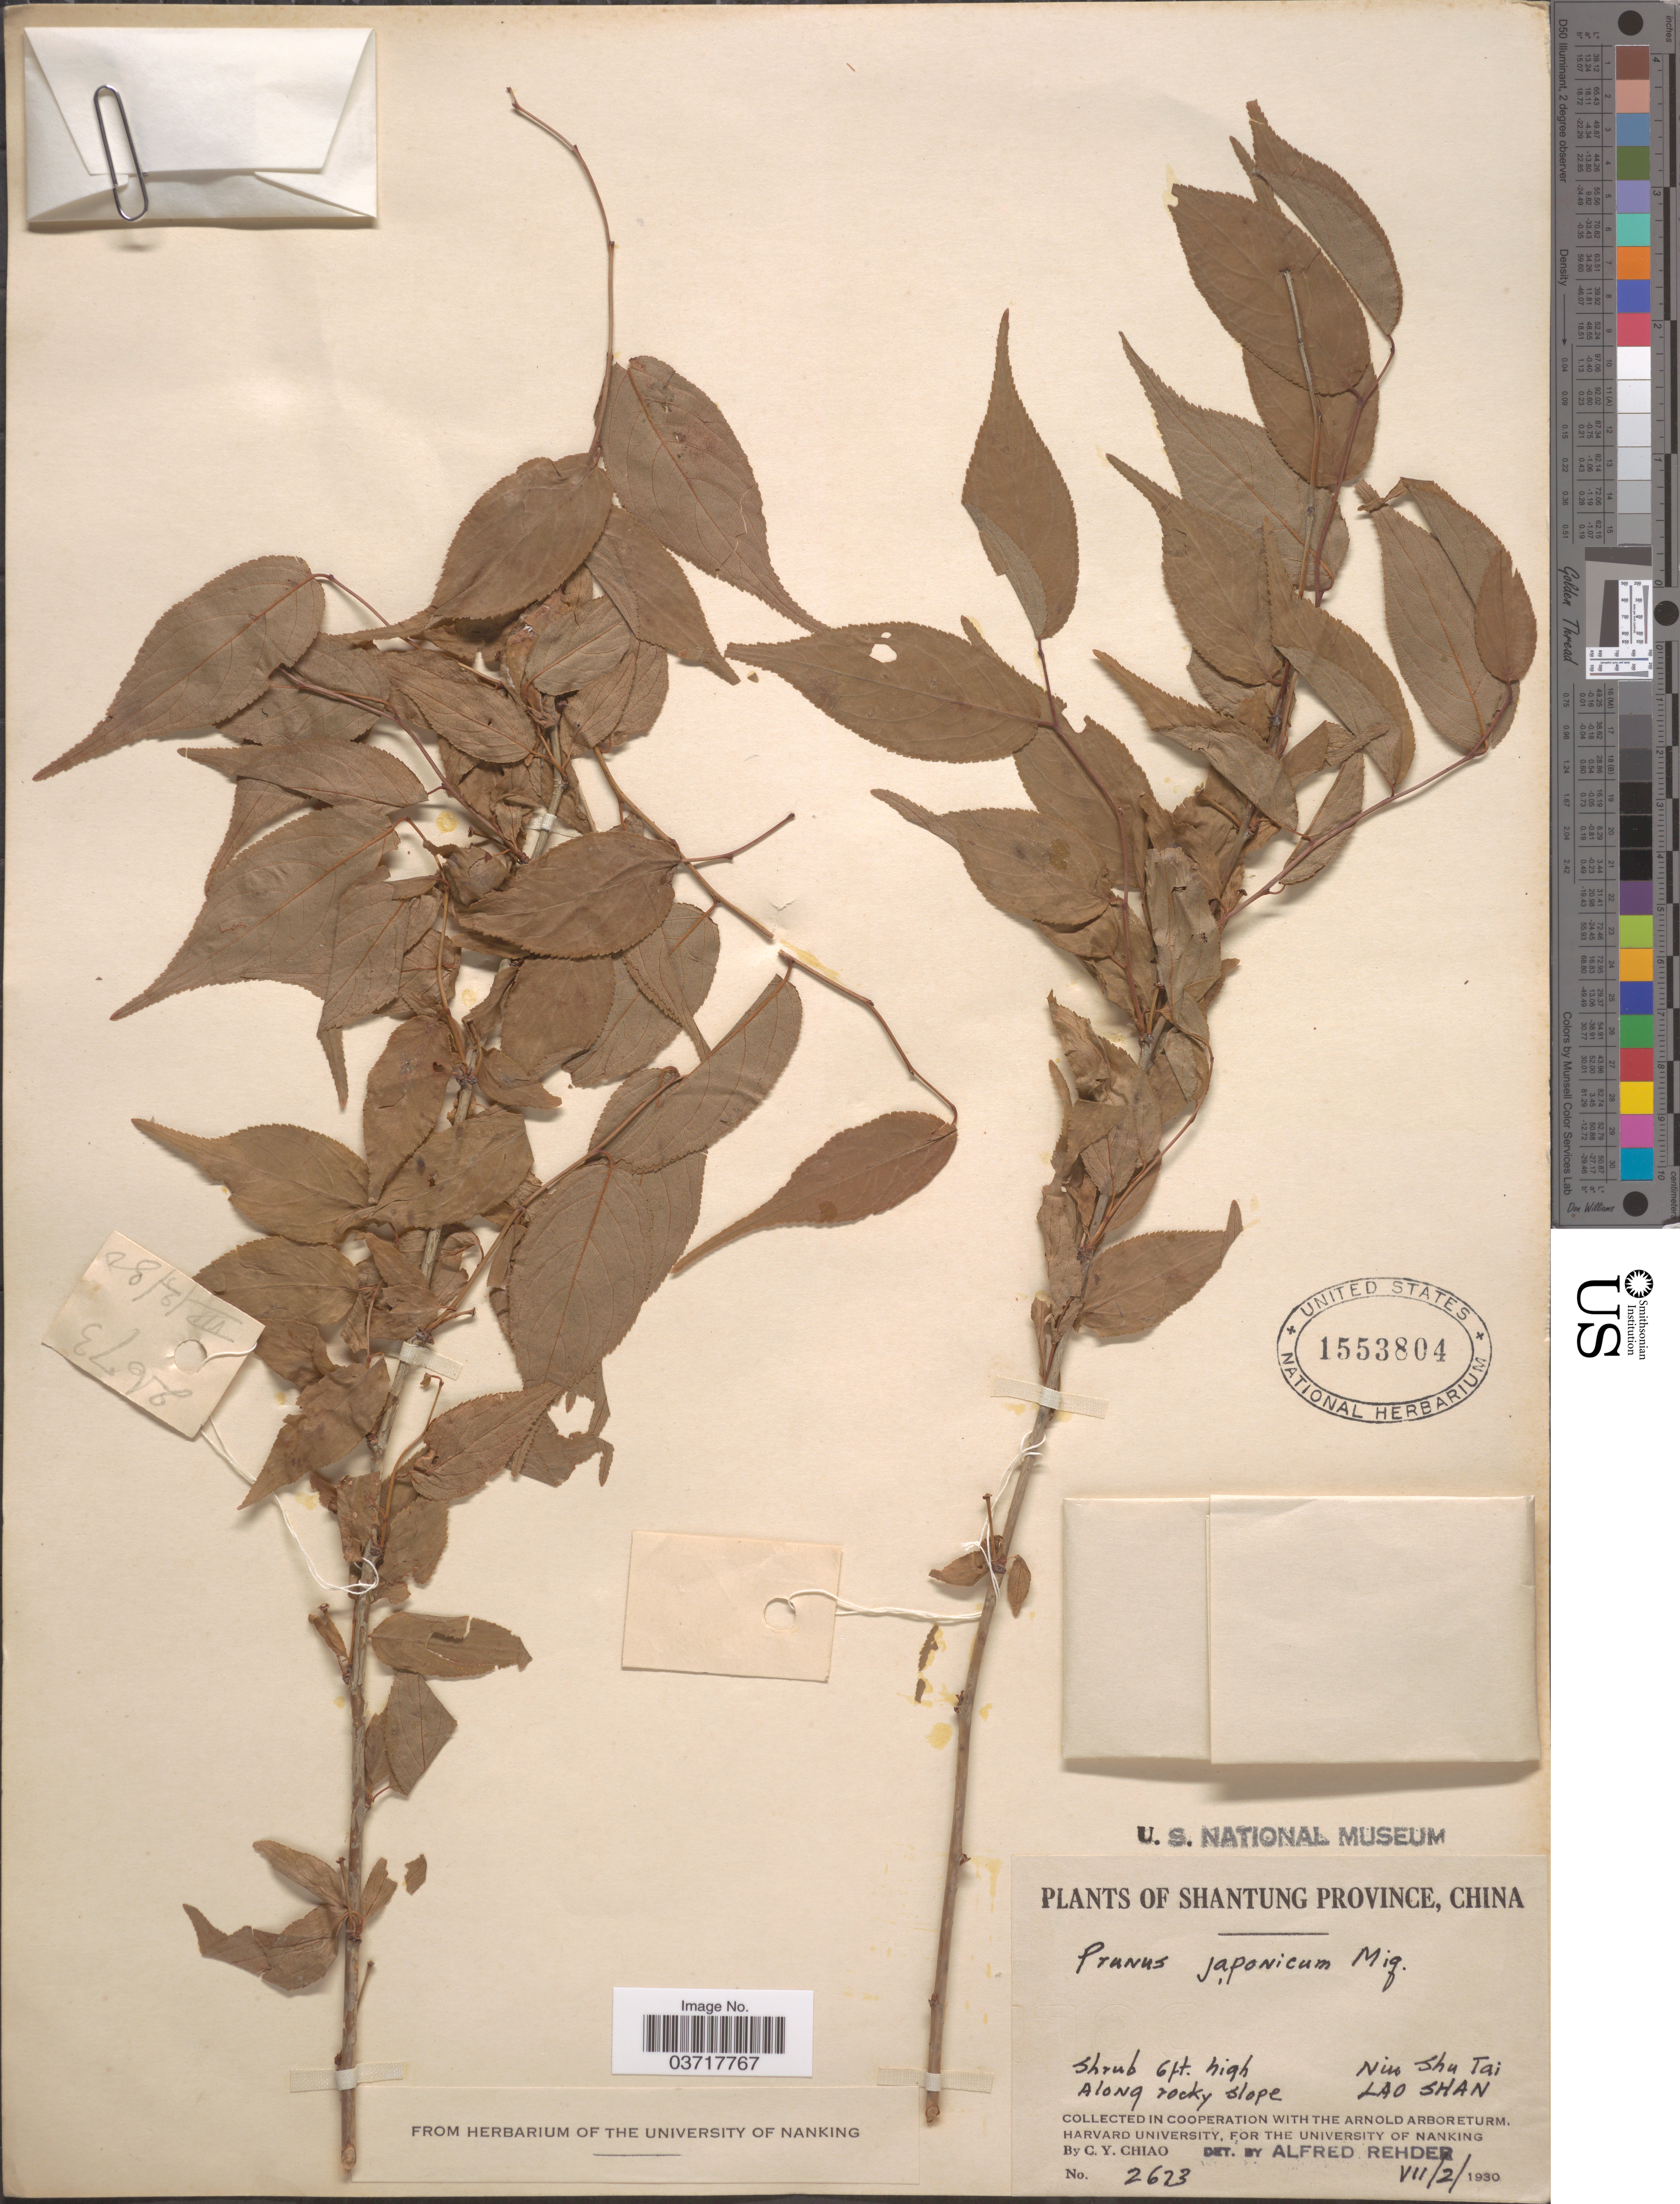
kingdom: Plantae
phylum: Tracheophyta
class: Magnoliopsida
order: Rosales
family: Rosaceae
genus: Prunus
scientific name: Prunus japonica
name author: Thunb.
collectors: C. Y. Chiao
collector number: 2623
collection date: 1930-07-02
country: China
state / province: Shandong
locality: Shantung Province. Niu Shu Tai. Lao Shan.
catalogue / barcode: US 1553804